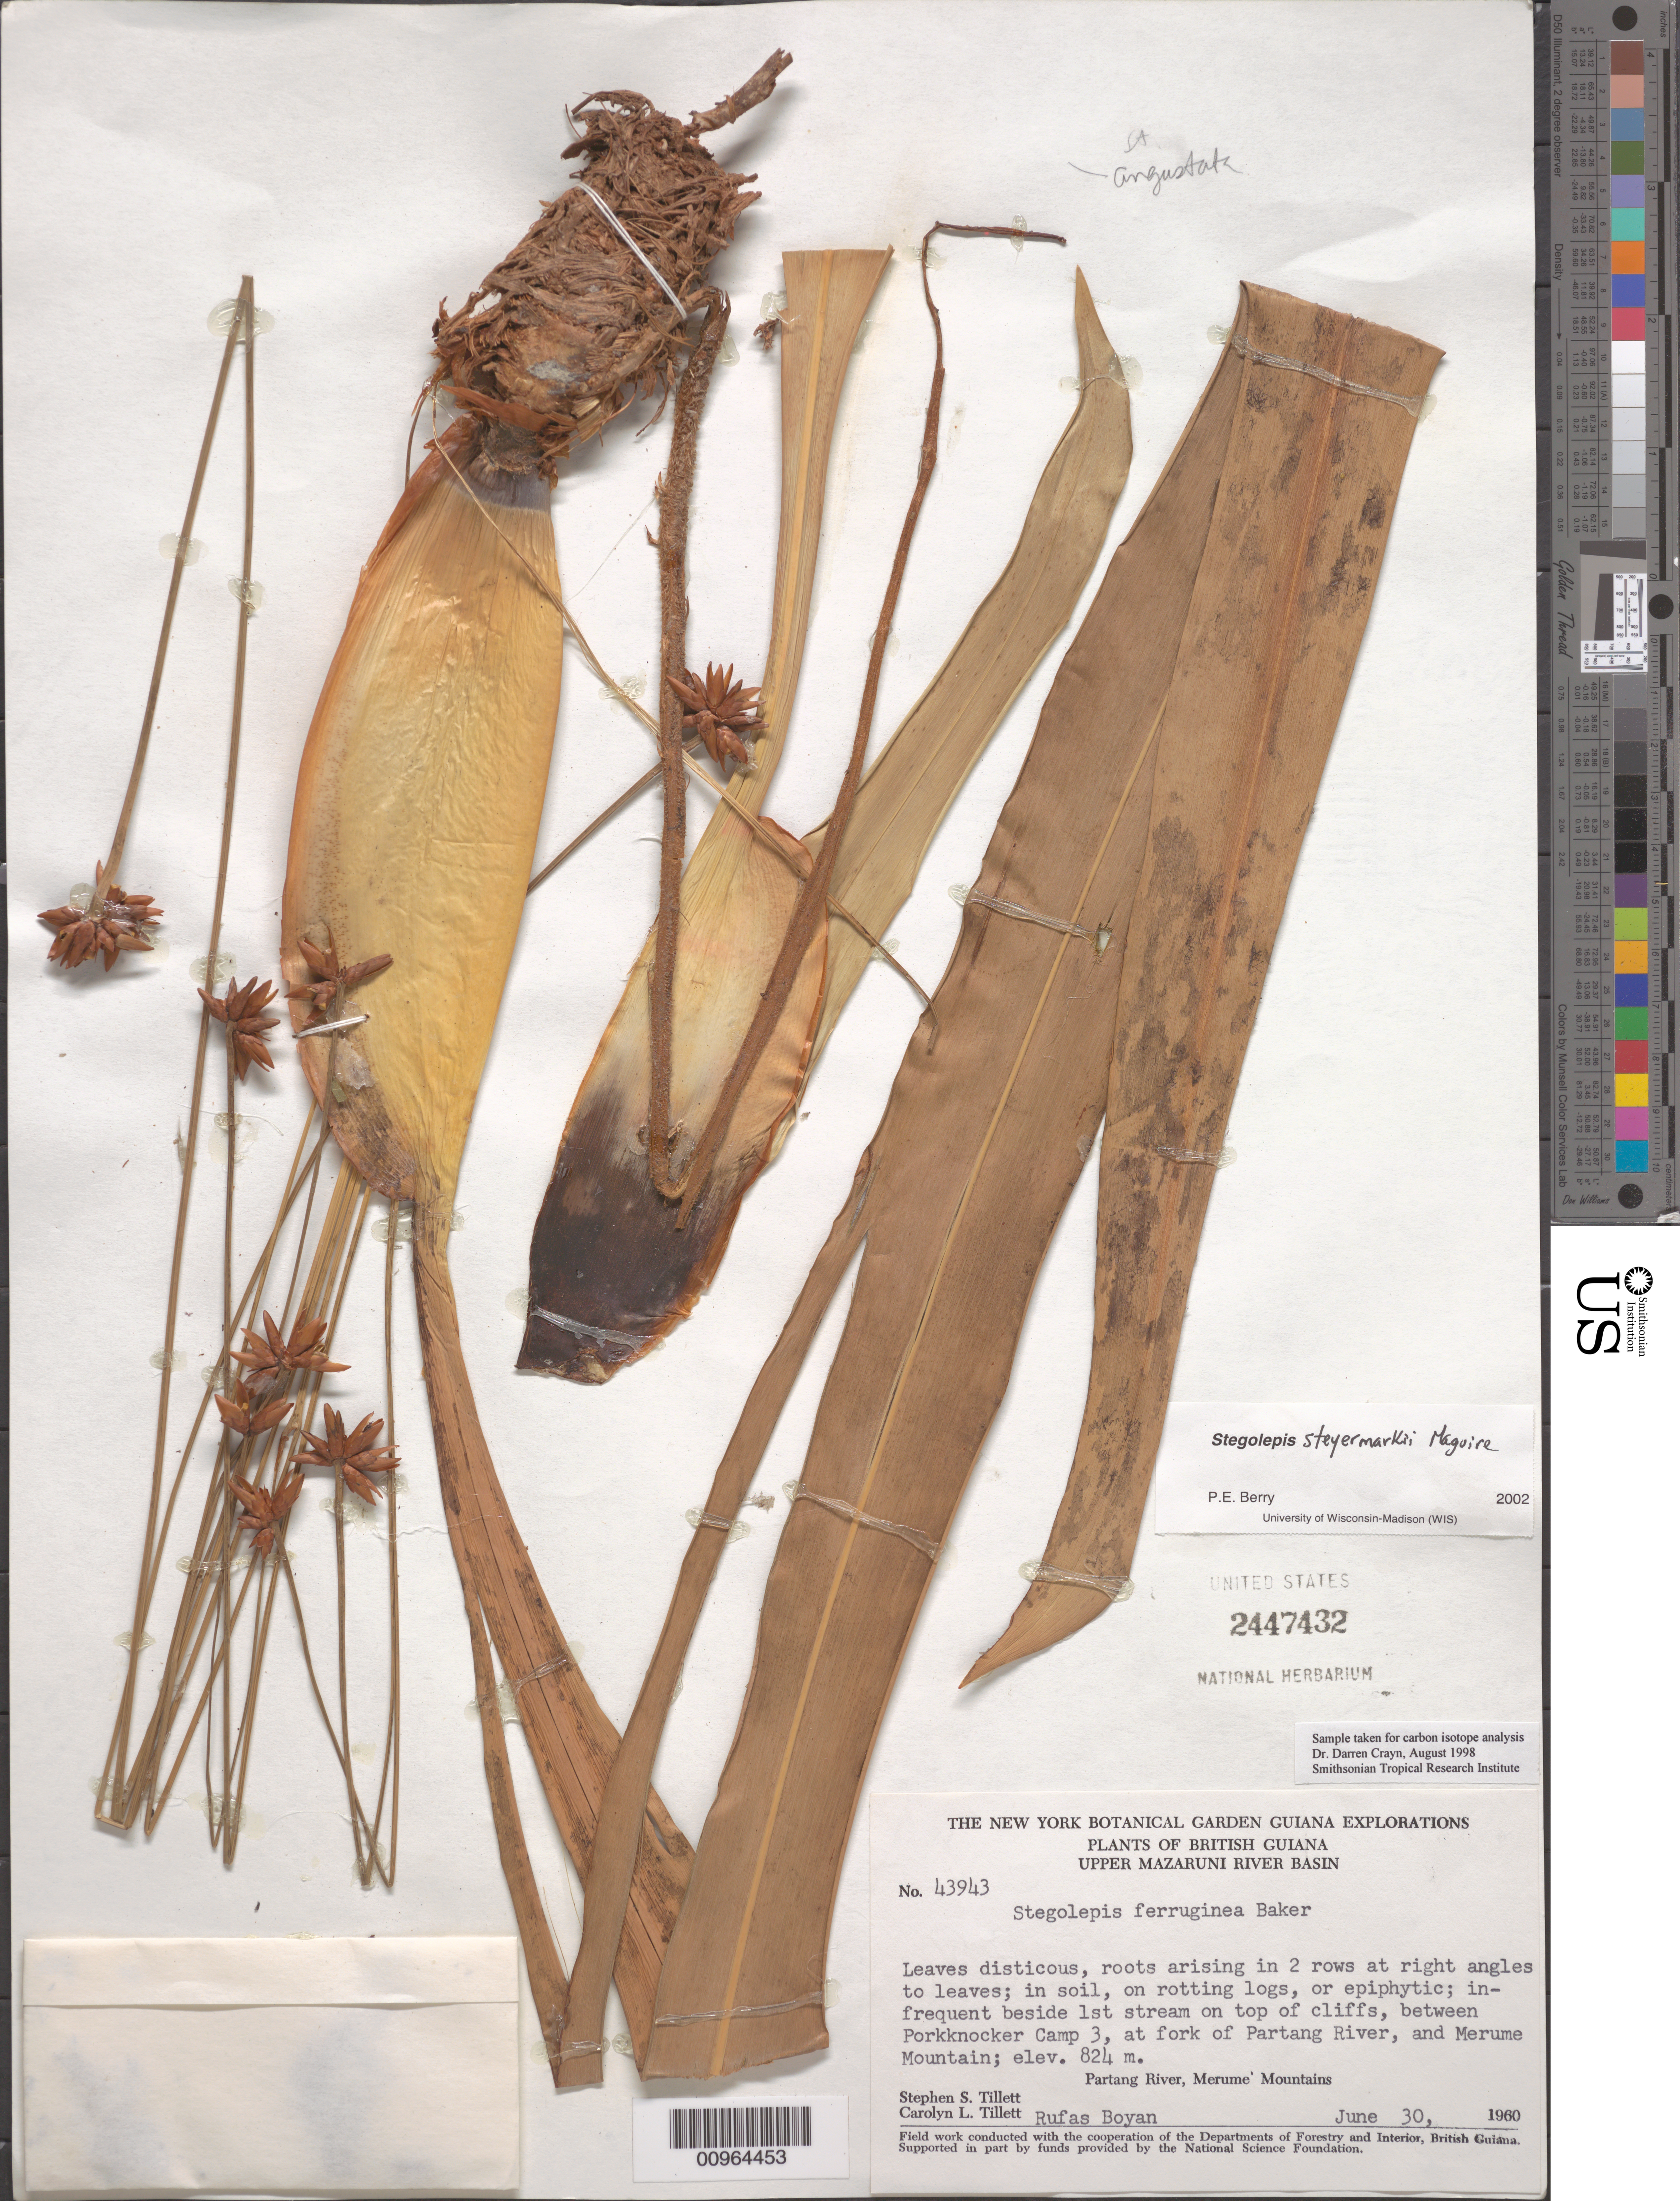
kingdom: Plantae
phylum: Tracheophyta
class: Liliopsida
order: Poales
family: Rapateaceae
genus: Stegolepis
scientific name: Stegolepis steyermarkii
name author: Maguire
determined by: Berry, P. E., (WIS), University of Wisconsin - Madison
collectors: S. S. Tillett, C. L. Tillett & R. Boyan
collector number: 43943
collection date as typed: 30-Jun-60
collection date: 1960-06-30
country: Guyana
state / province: Cuyuni-Mazaruni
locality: Merume Mts., Partang R., first stream on top of cliffs, between Porkknocker Camp 3, at fork of Partang River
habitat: In soil, on rotting logs, or epiphytic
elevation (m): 824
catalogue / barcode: US 2447432